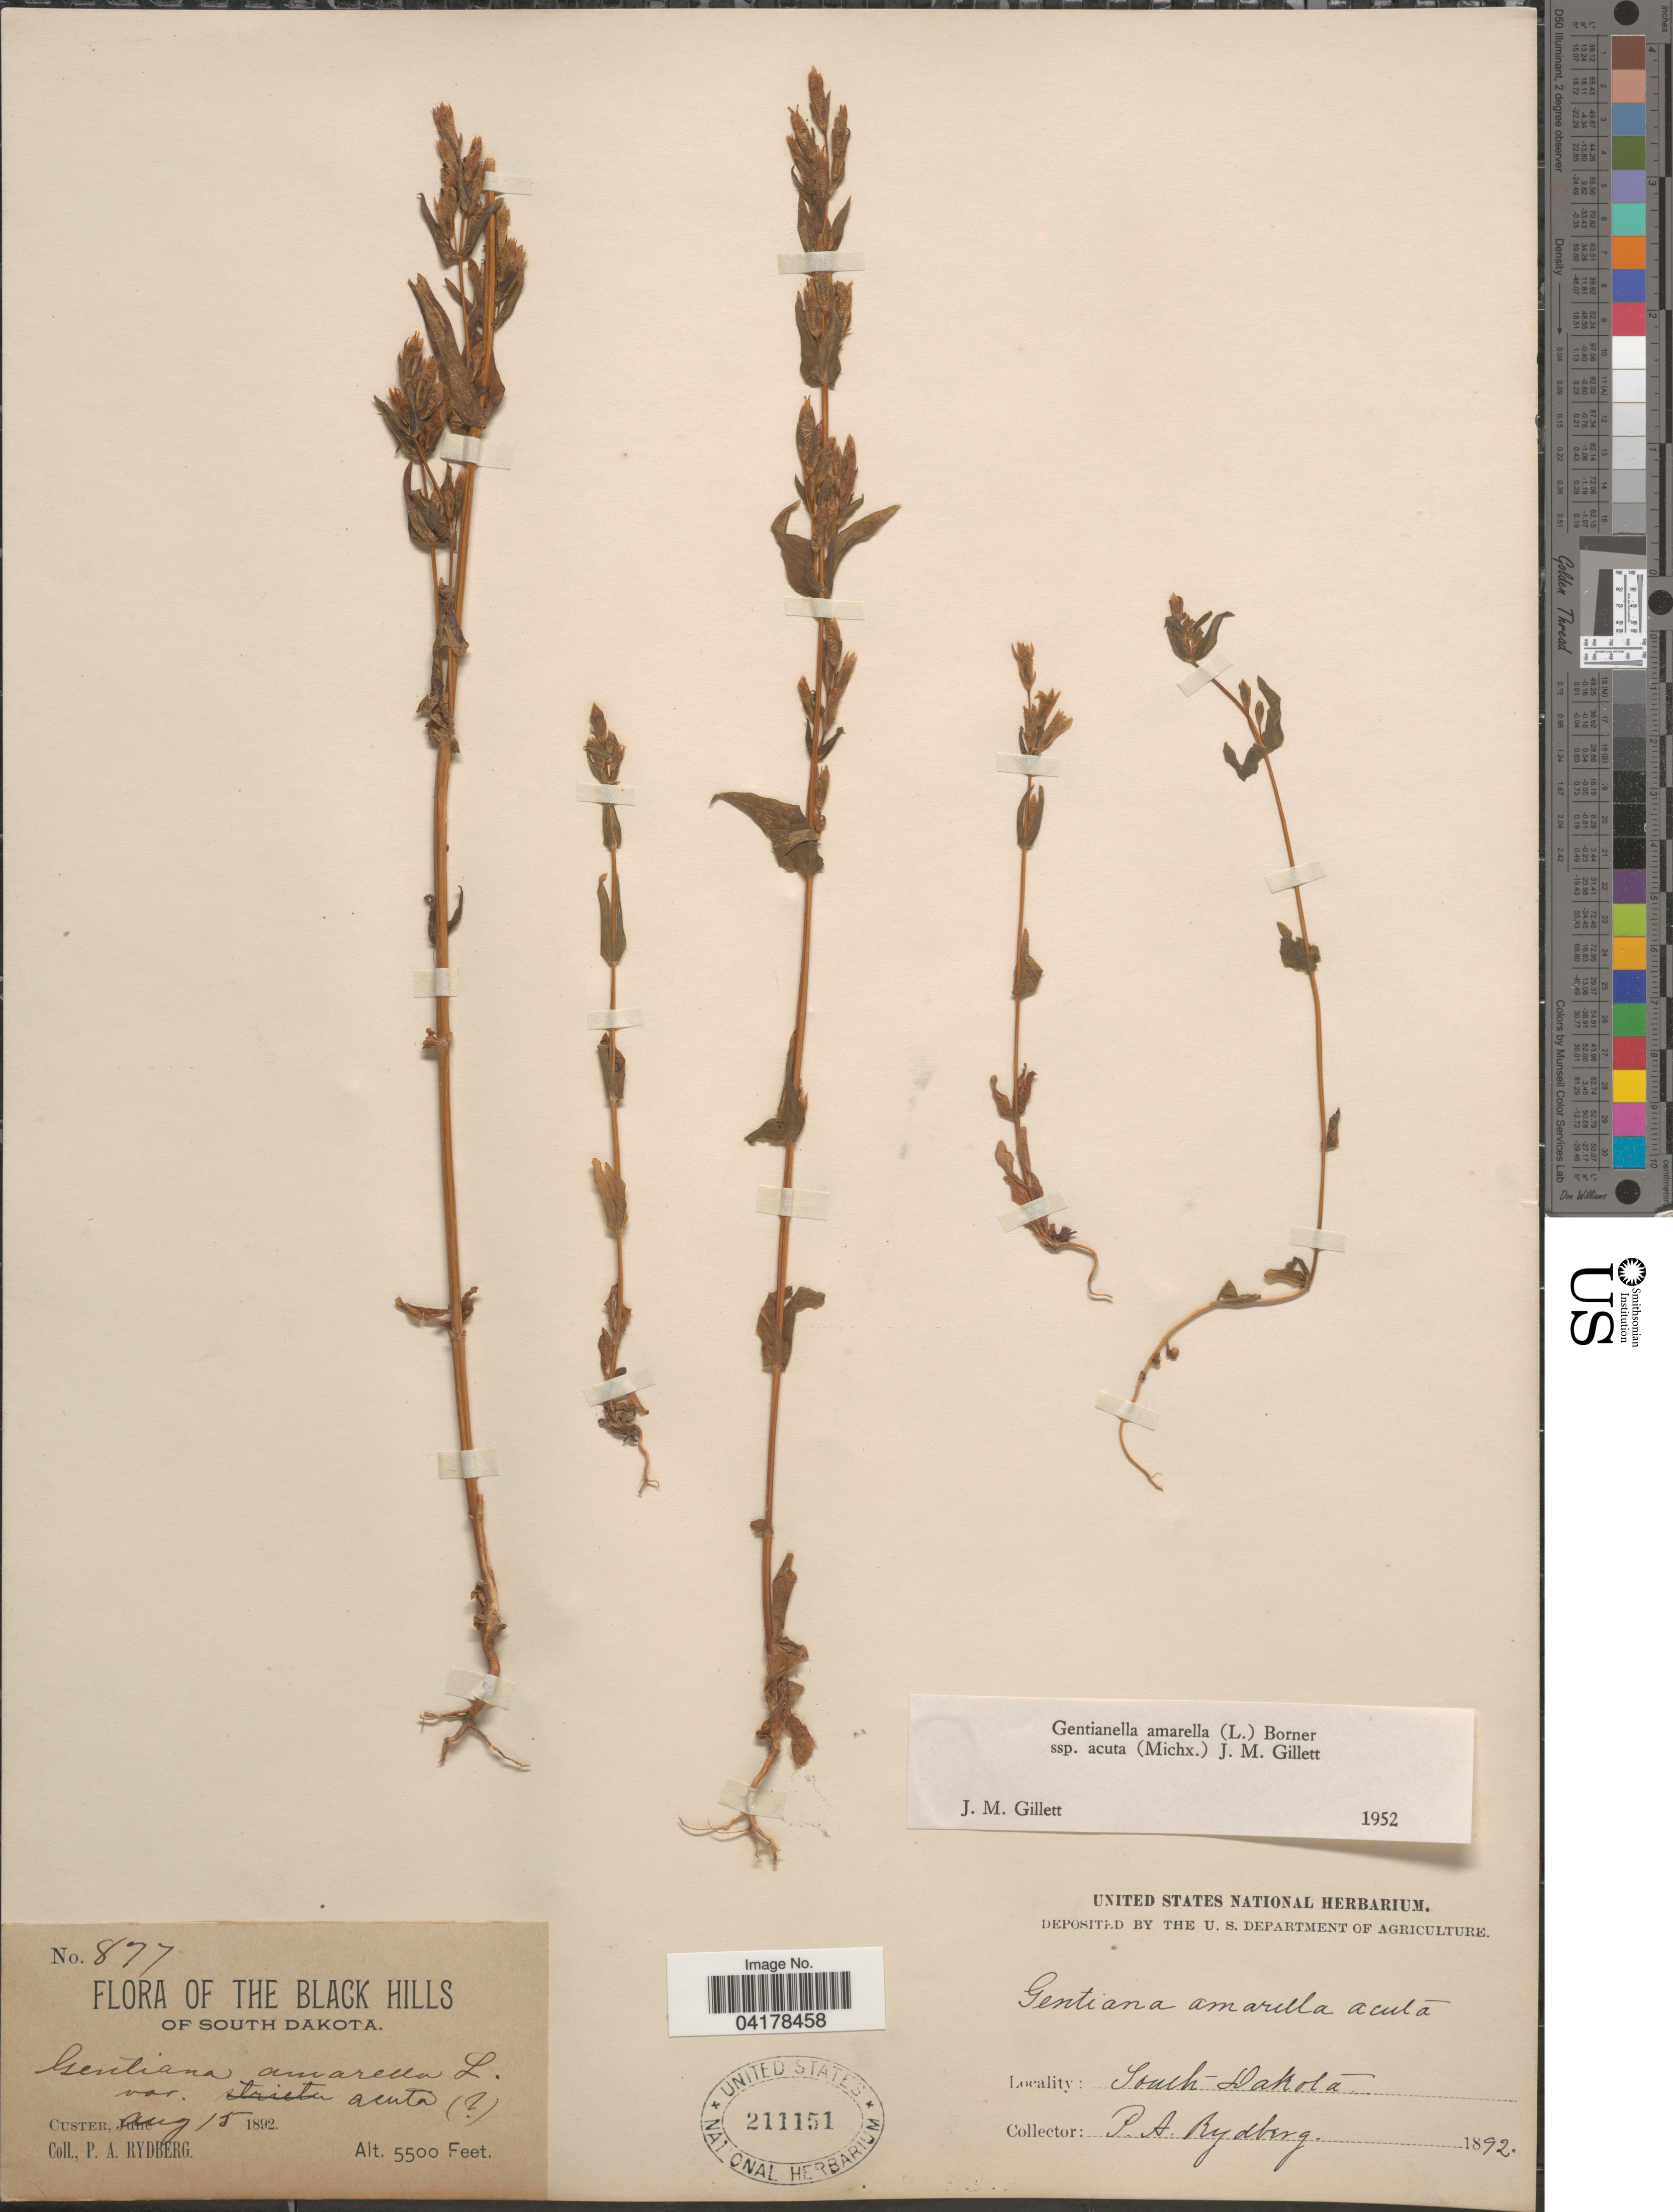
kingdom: Plantae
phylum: Tracheophyta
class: Magnoliopsida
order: Gentianales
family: Gentianaceae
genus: Gentianella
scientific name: Gentianella amarella subsp. acuta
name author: (Michx.) J.M. Gillett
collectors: P. A. Rydberg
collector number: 877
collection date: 1892-08-15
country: United States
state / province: South Dakota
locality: The Black Hills.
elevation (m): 1676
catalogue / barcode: US 211151